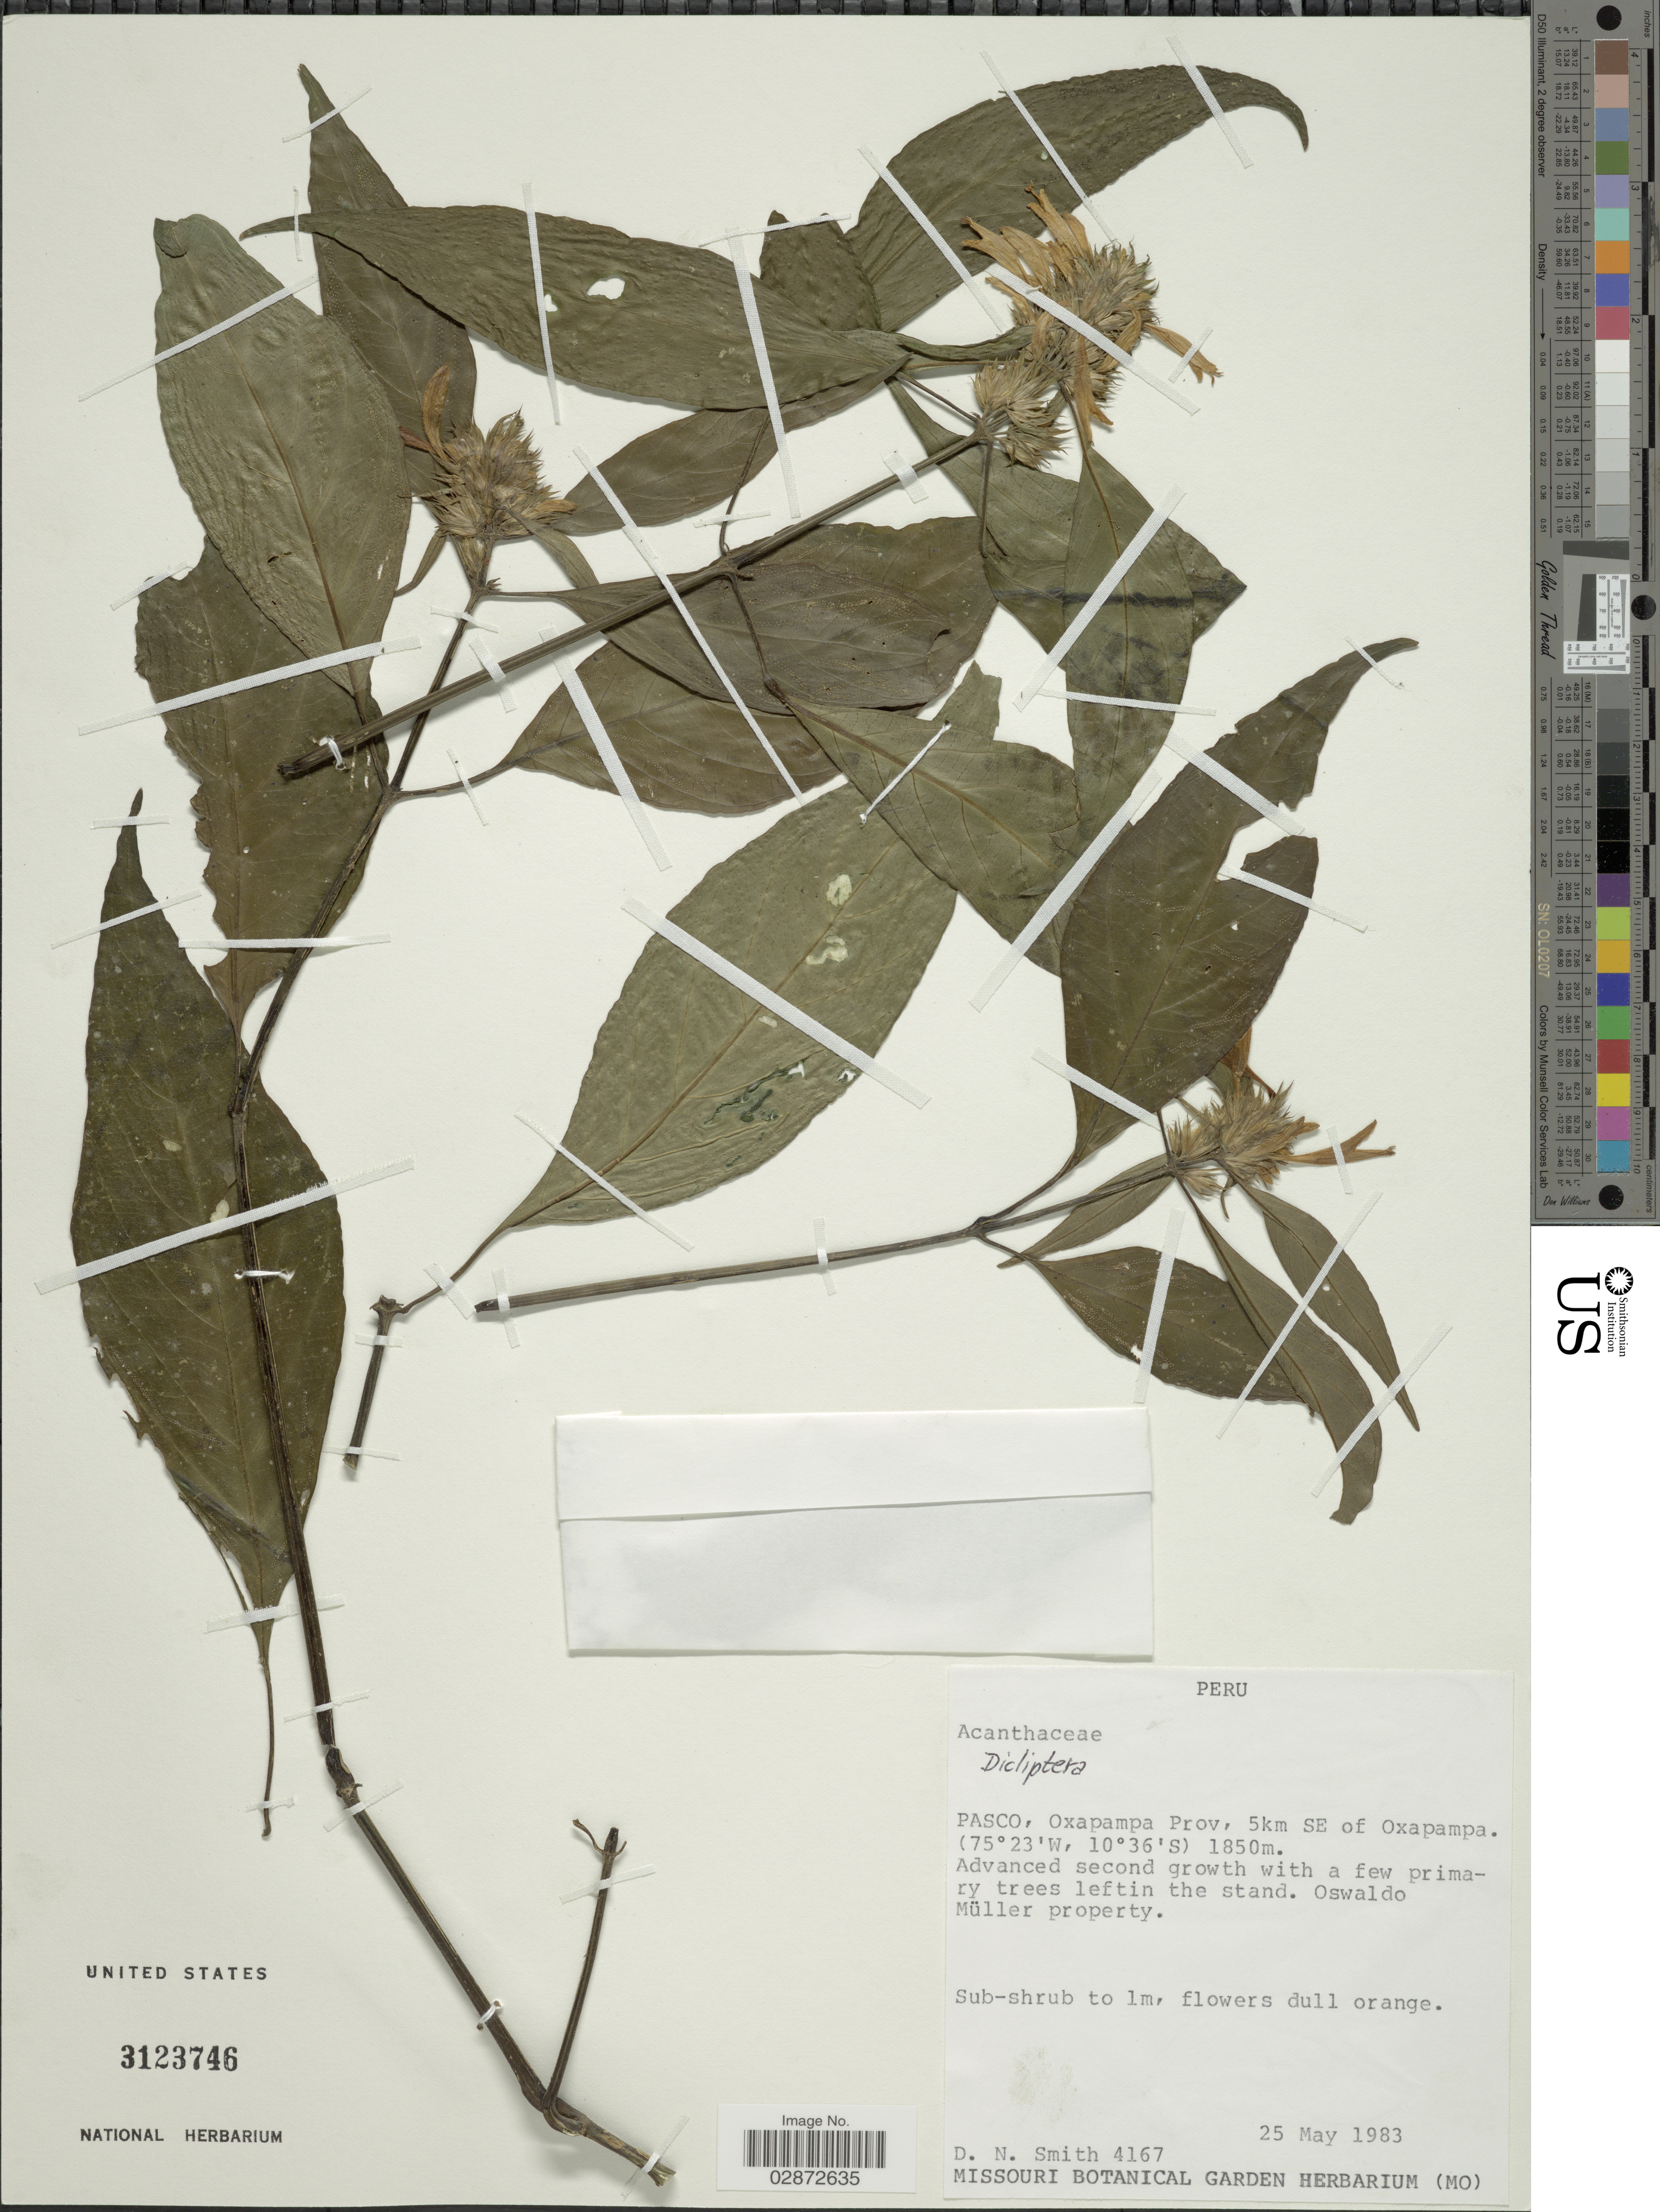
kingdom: Plantae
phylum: Tracheophyta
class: Magnoliopsida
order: Lamiales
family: Acanthaceae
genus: Dicliptera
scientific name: Dicliptera sp.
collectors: D. Smith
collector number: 4167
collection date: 1983-05-25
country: Peru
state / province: Pasco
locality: Pasco, Oxapampa Prov, 5km SE of Oxapampa.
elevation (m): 1850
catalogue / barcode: US 3123746